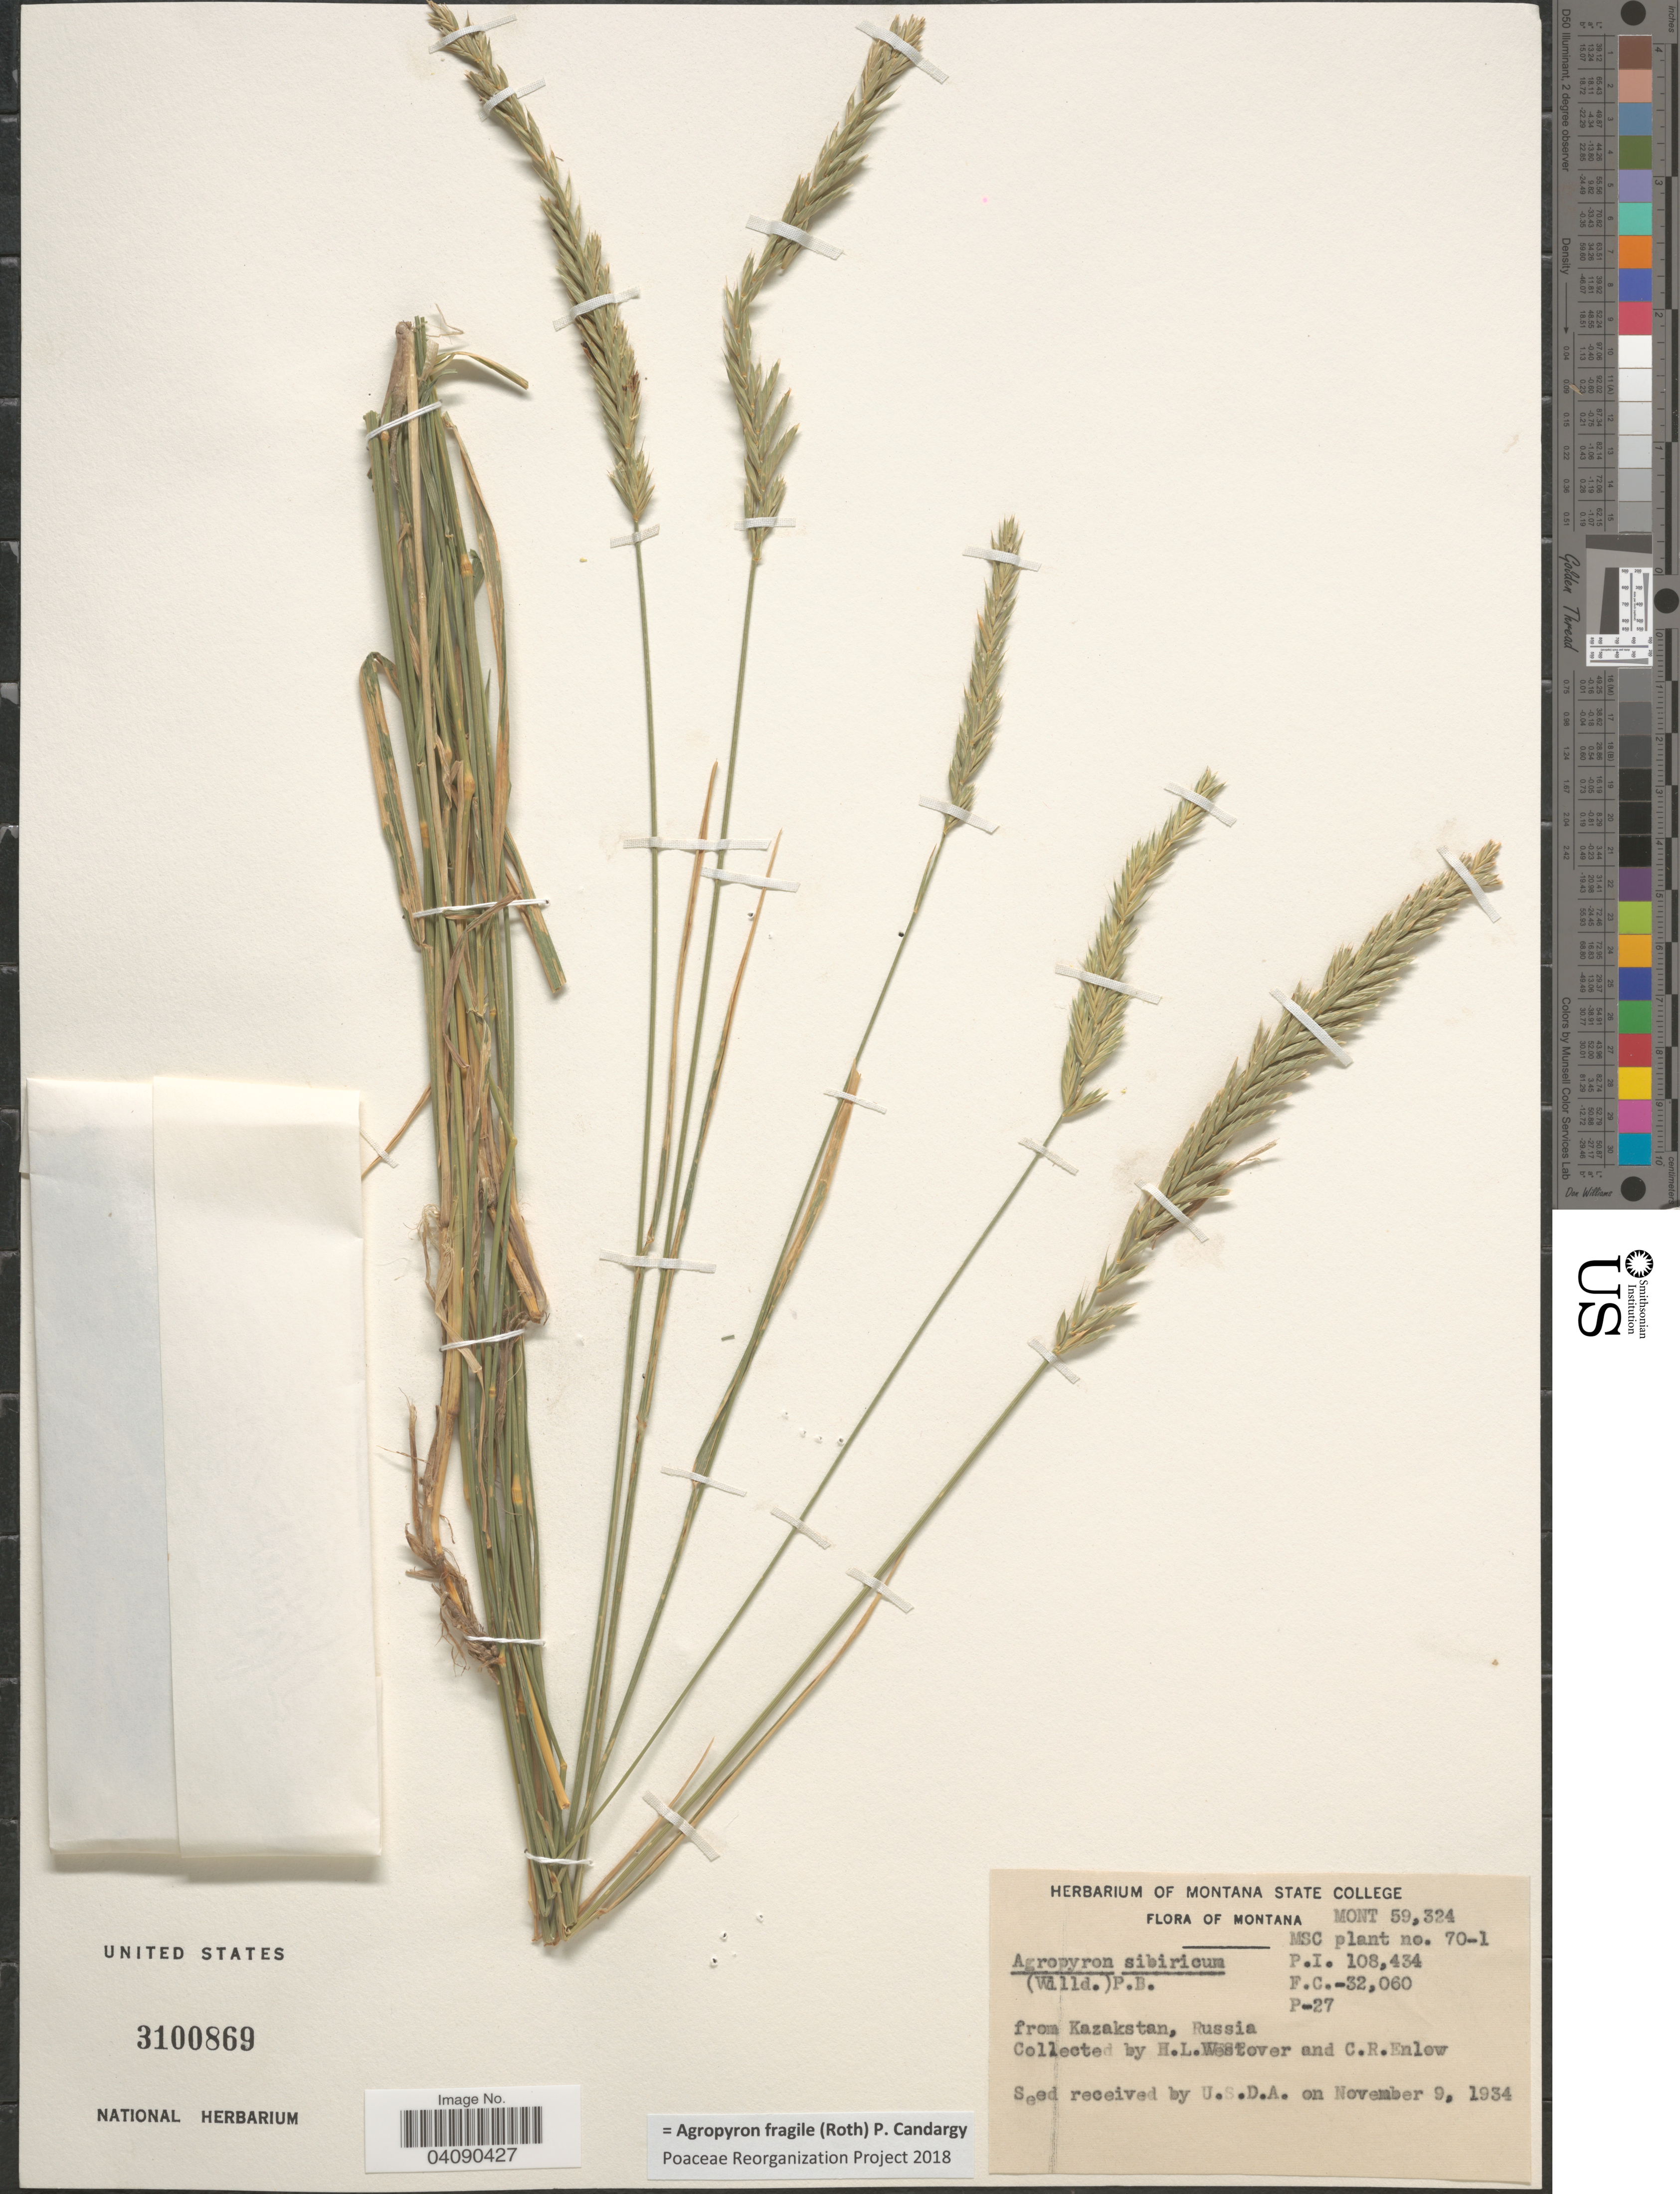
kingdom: Plantae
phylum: Tracheophyta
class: Liliopsida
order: Poales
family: Poaceae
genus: Agropyron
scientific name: Agropyron fragile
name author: (Roth) Candargy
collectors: H. Westover & C. Enlow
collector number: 70-1?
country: United States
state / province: Montana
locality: Mont 59,324.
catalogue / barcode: US 3100869